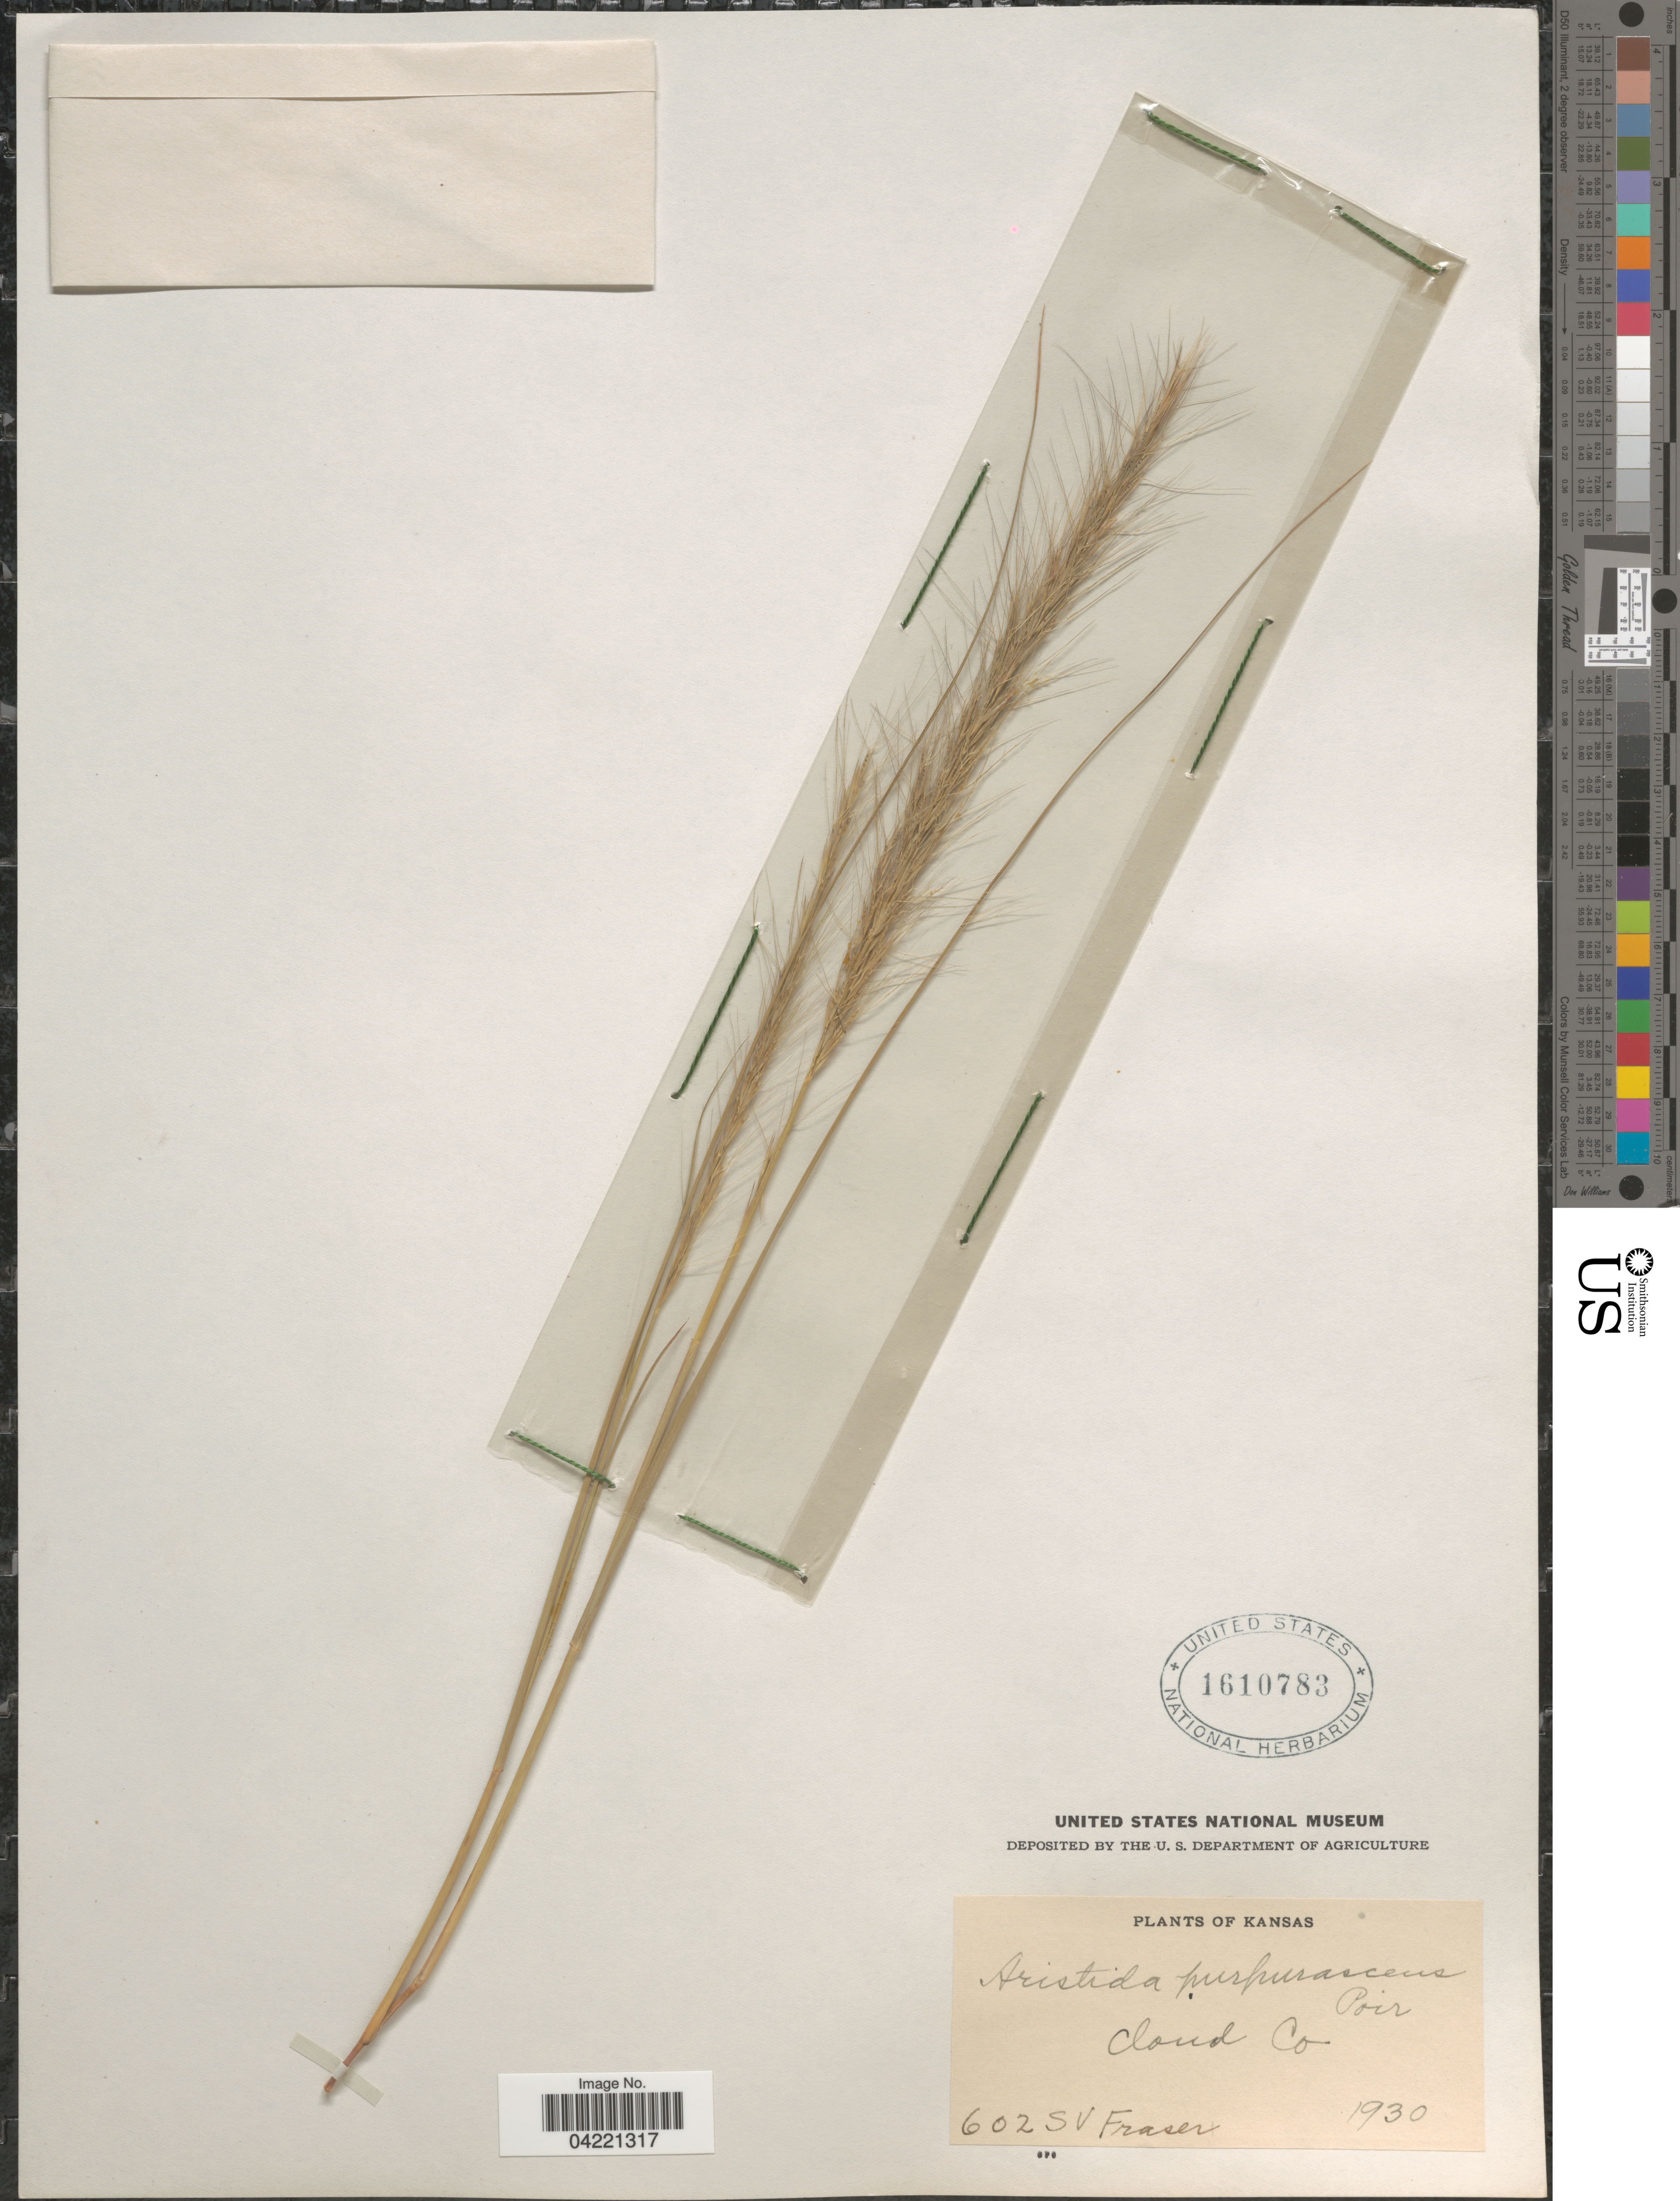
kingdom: Plantae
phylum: Tracheophyta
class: Liliopsida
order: Poales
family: Poaceae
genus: Aristida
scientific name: Aristida purpurascens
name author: Poir.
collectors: S. Fraser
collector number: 602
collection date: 1930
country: United States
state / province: Kansas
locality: Cloud Co.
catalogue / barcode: US 1610783